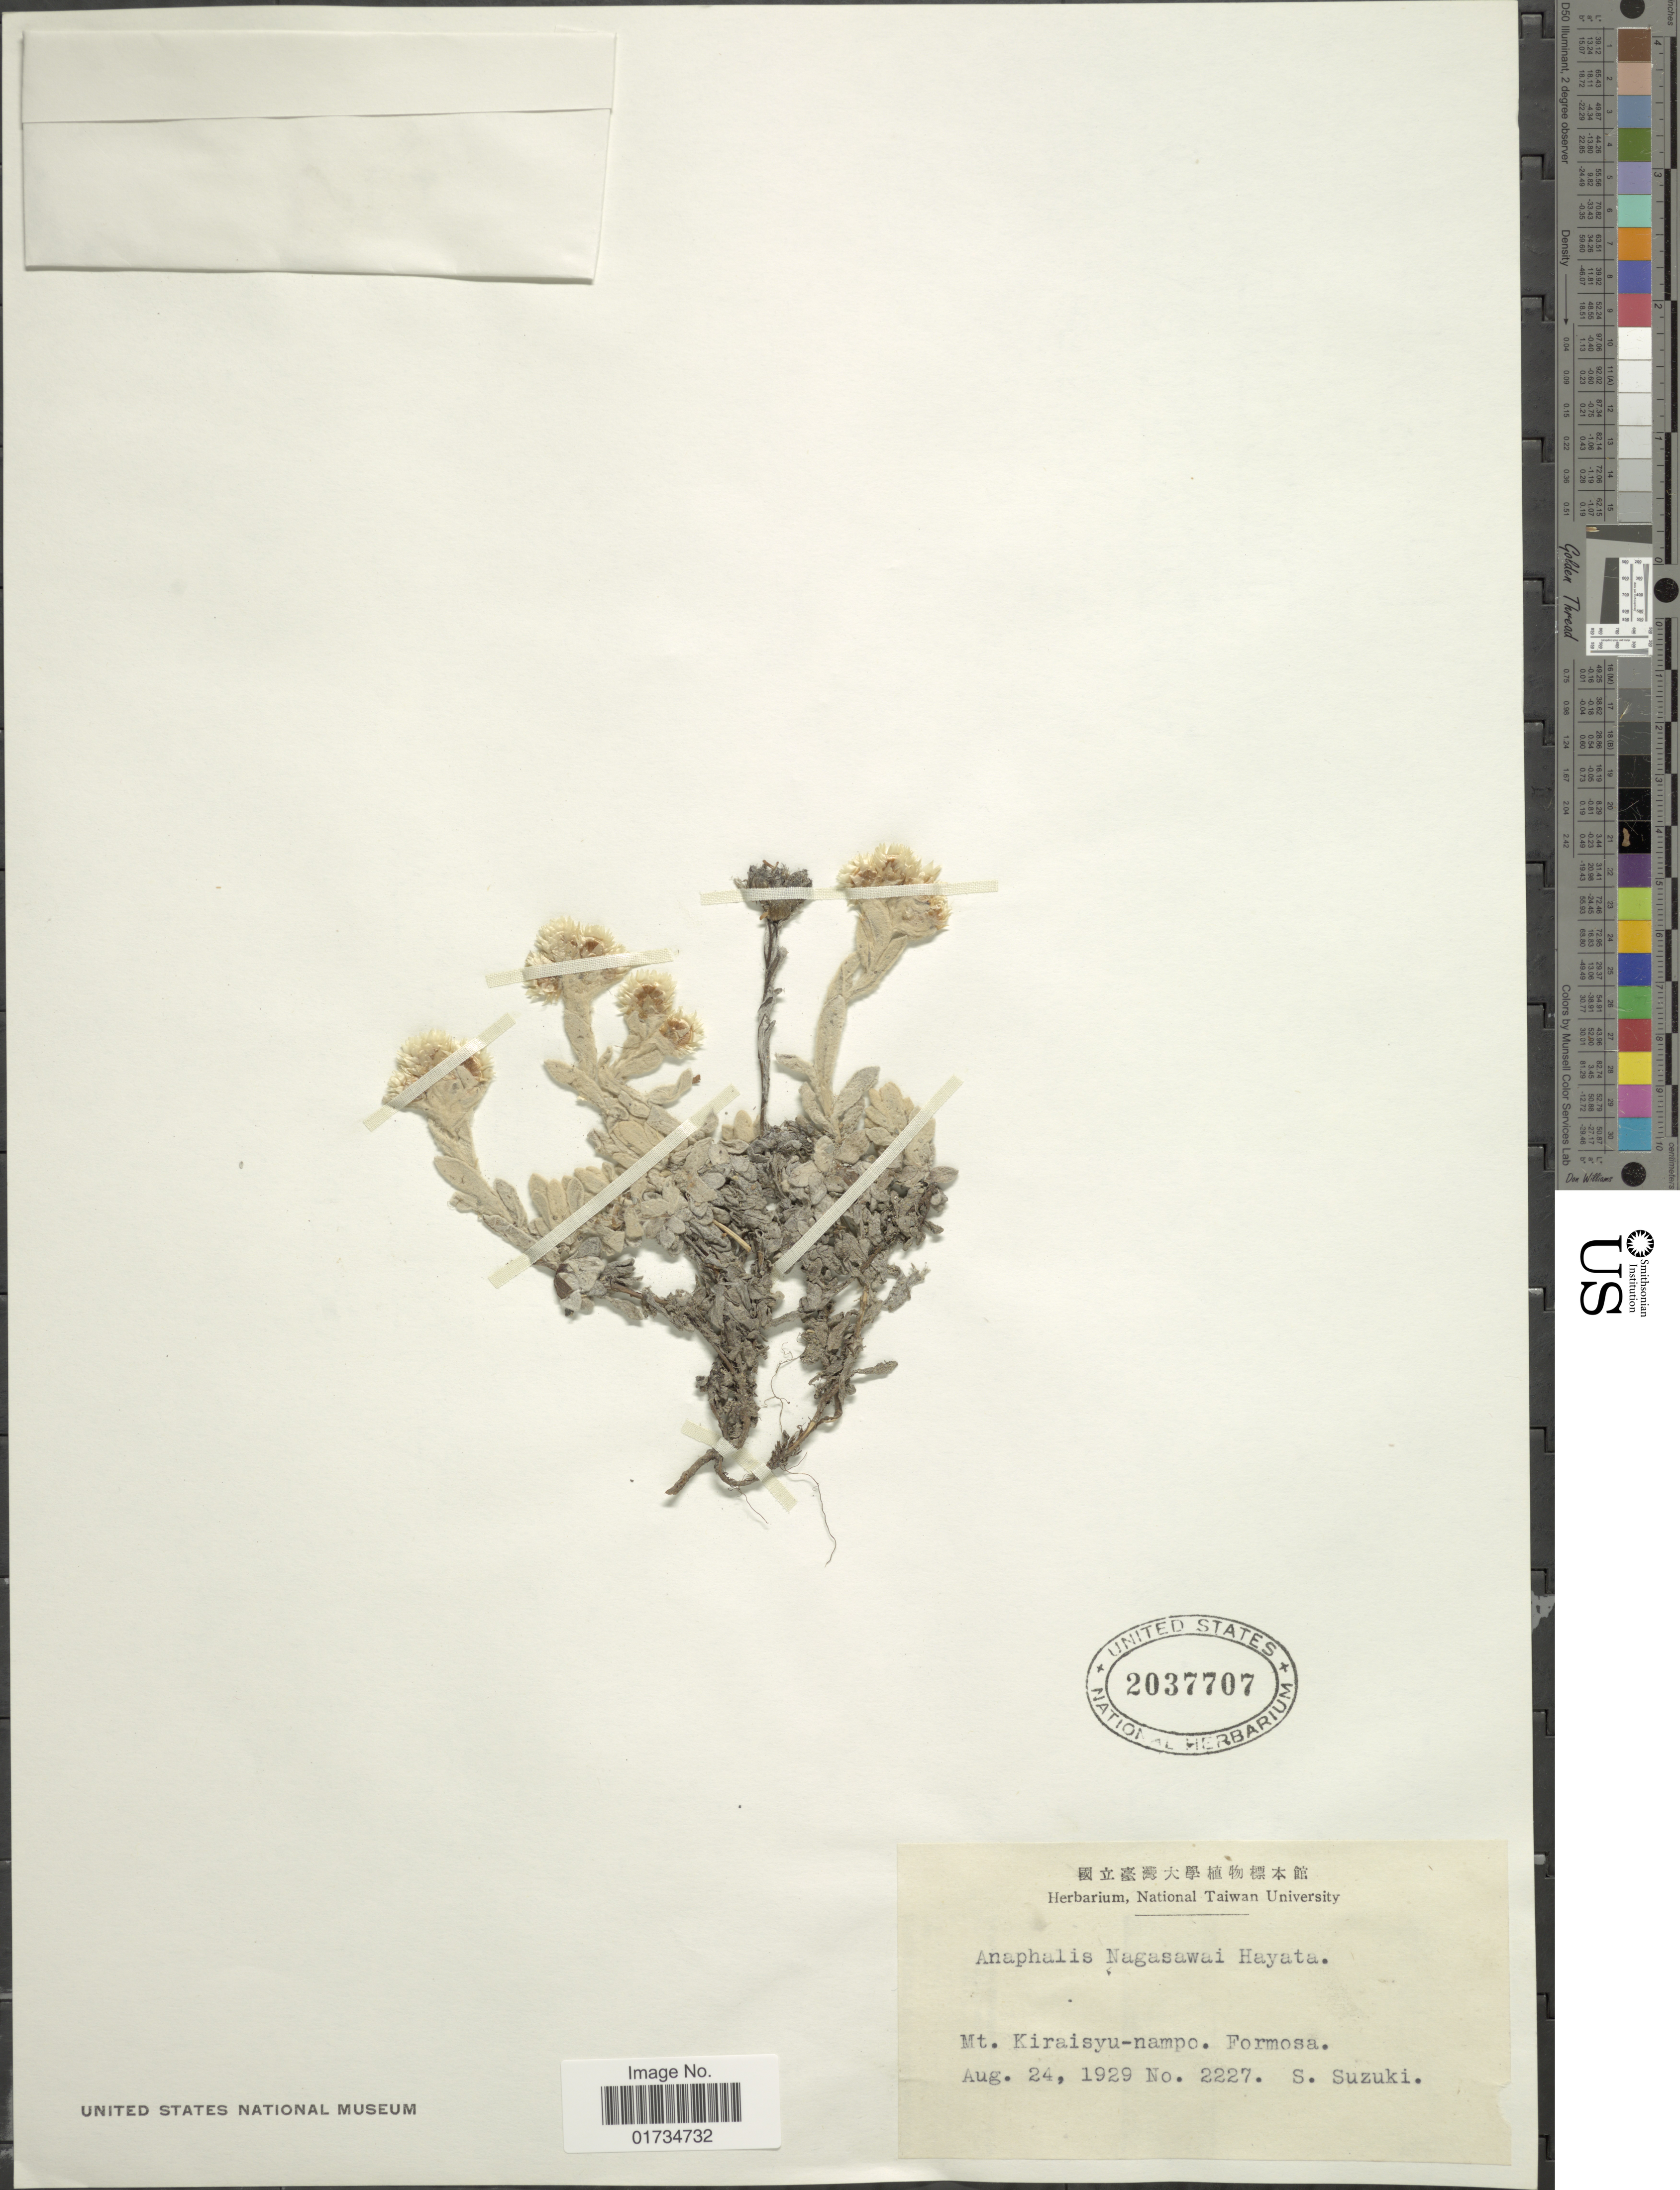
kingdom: Plantae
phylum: Tracheophyta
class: Magnoliopsida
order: Asterales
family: Asteraceae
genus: Anaphalis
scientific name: Anaphalis nagasawai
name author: Hayata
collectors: S. Suzuki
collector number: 2227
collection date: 1929-08-24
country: Taiwan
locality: Mt. Kiraisyu-nampo. Formosa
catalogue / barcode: US 2037707